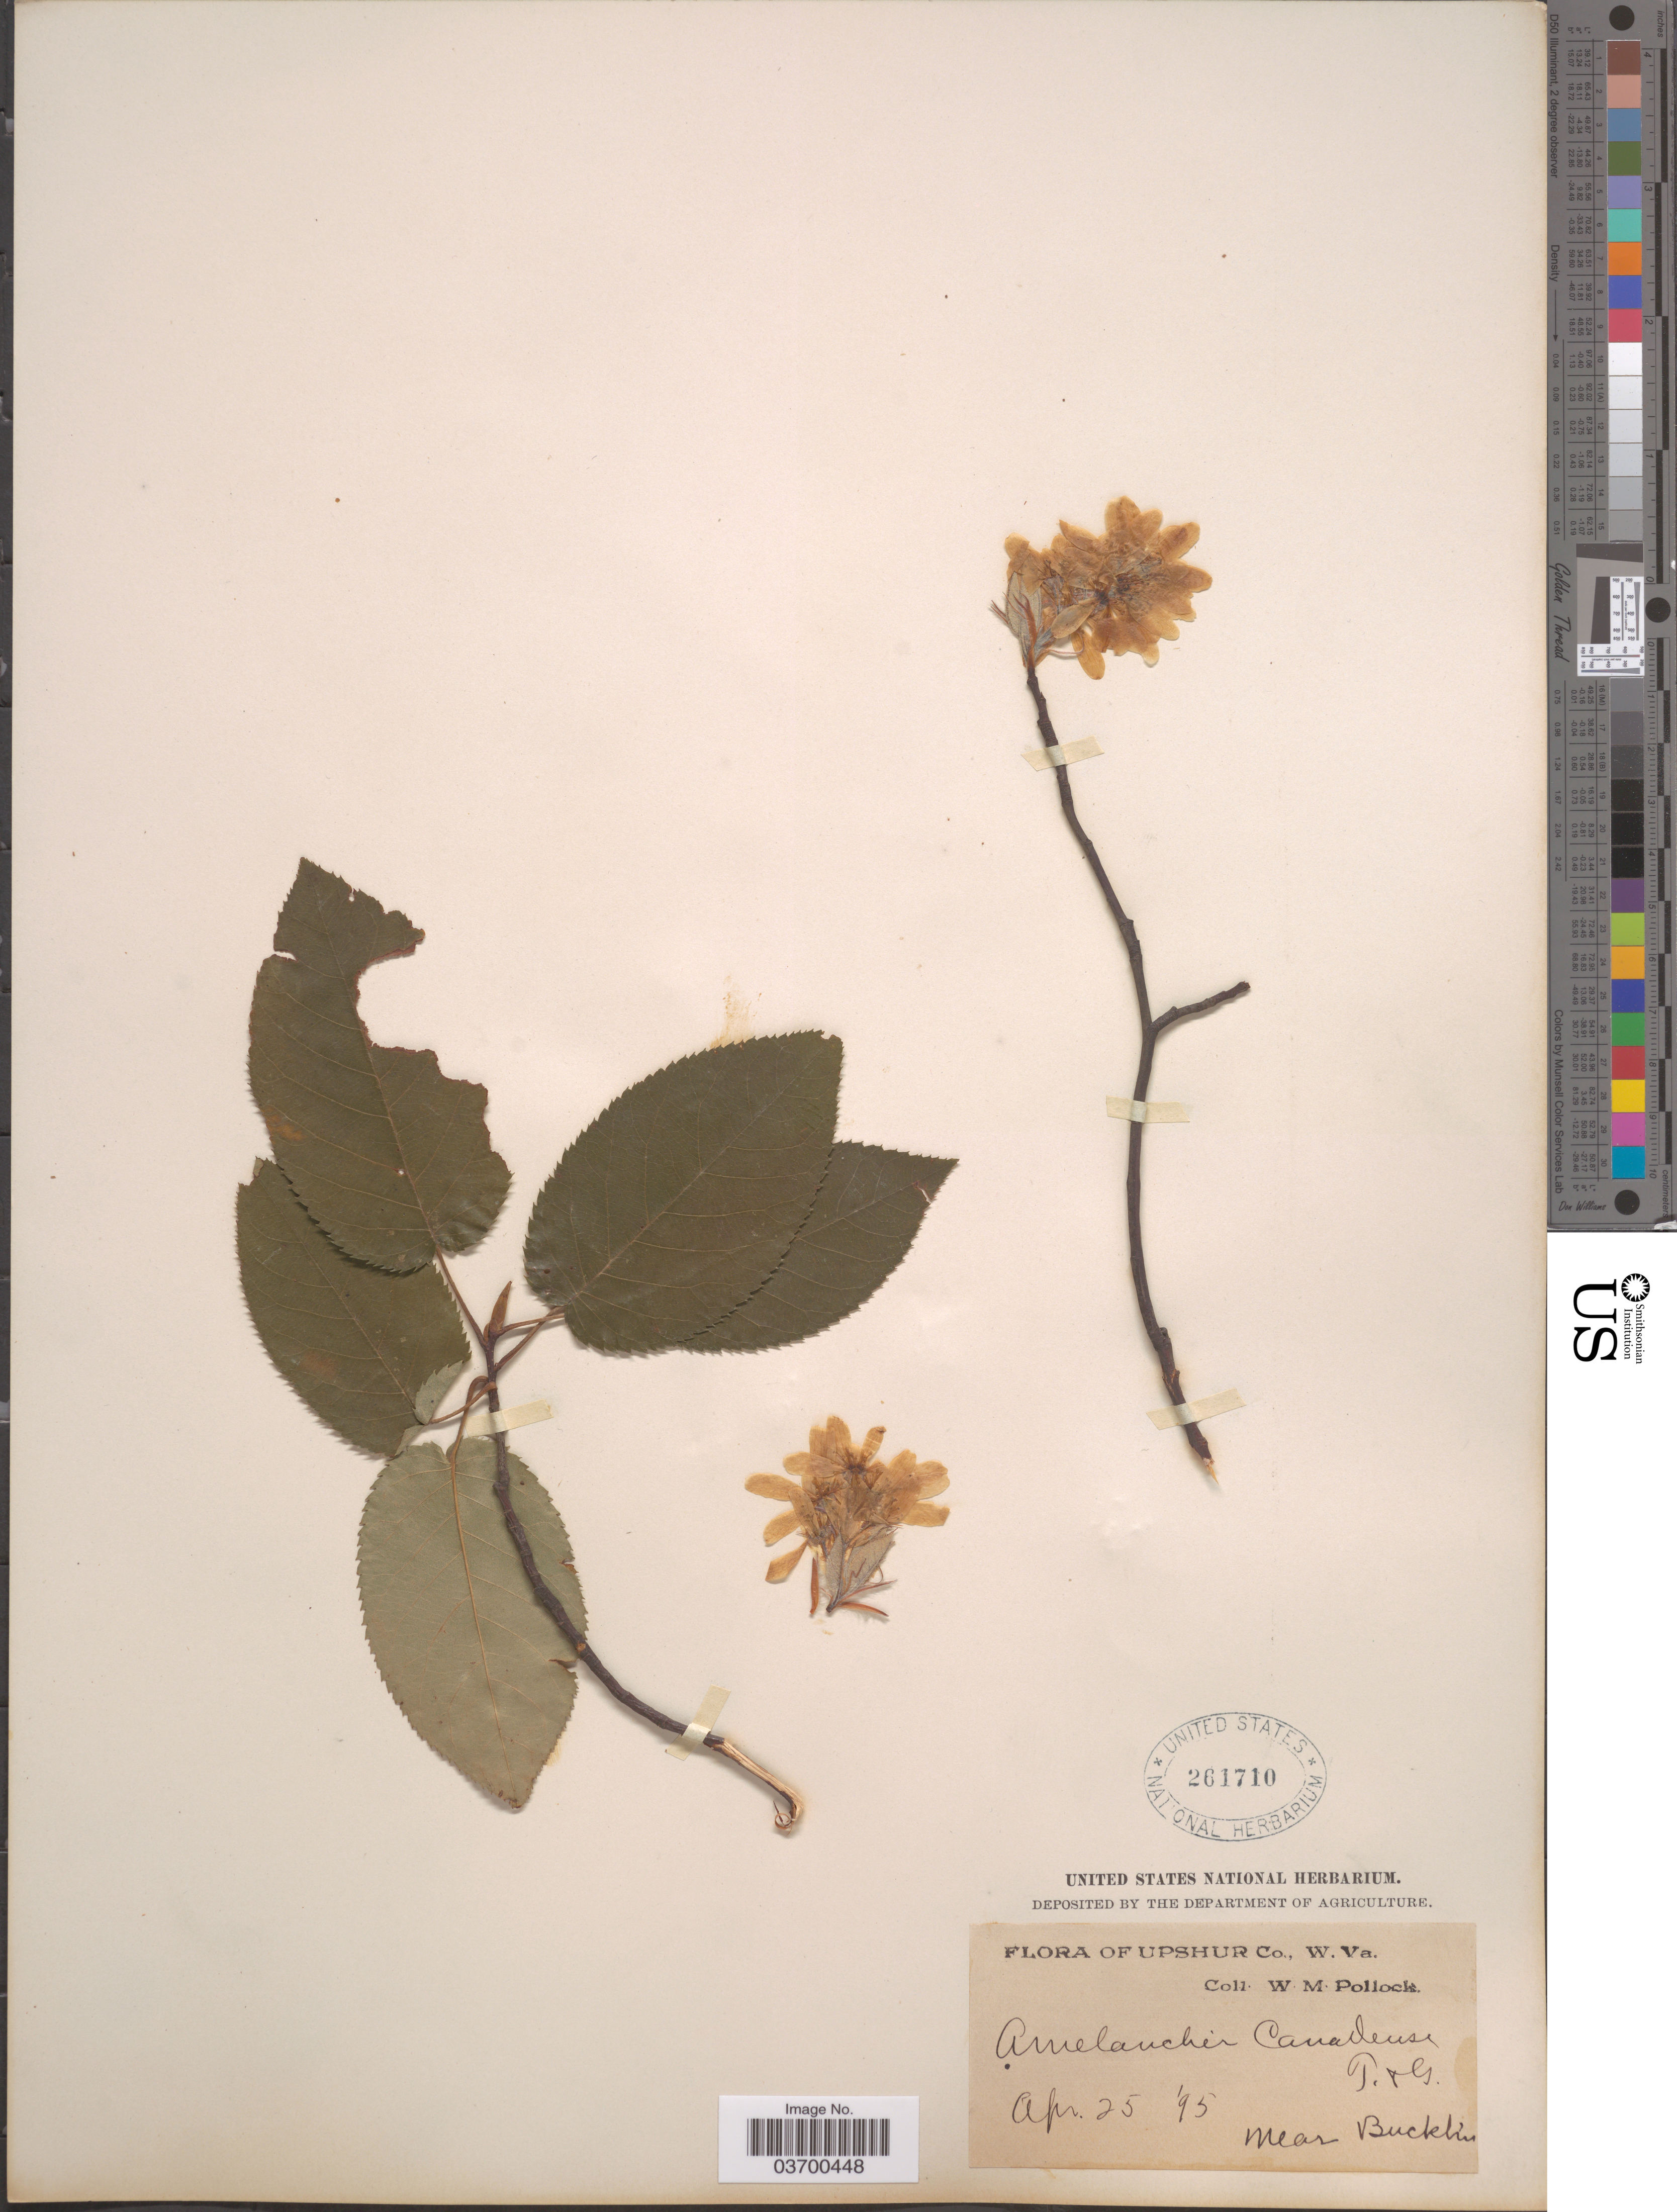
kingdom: Plantae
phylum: Tracheophyta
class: Magnoliopsida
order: Rosales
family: Rosaceae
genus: Amelanchier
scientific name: Amelanchier canadensis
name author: (L.) Medic.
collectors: W. M. Pollock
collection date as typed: Transcribed d/m/y: 25/4/95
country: United States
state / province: West Virginia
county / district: Upshur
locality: Near Bucklin.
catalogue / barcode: US 261710